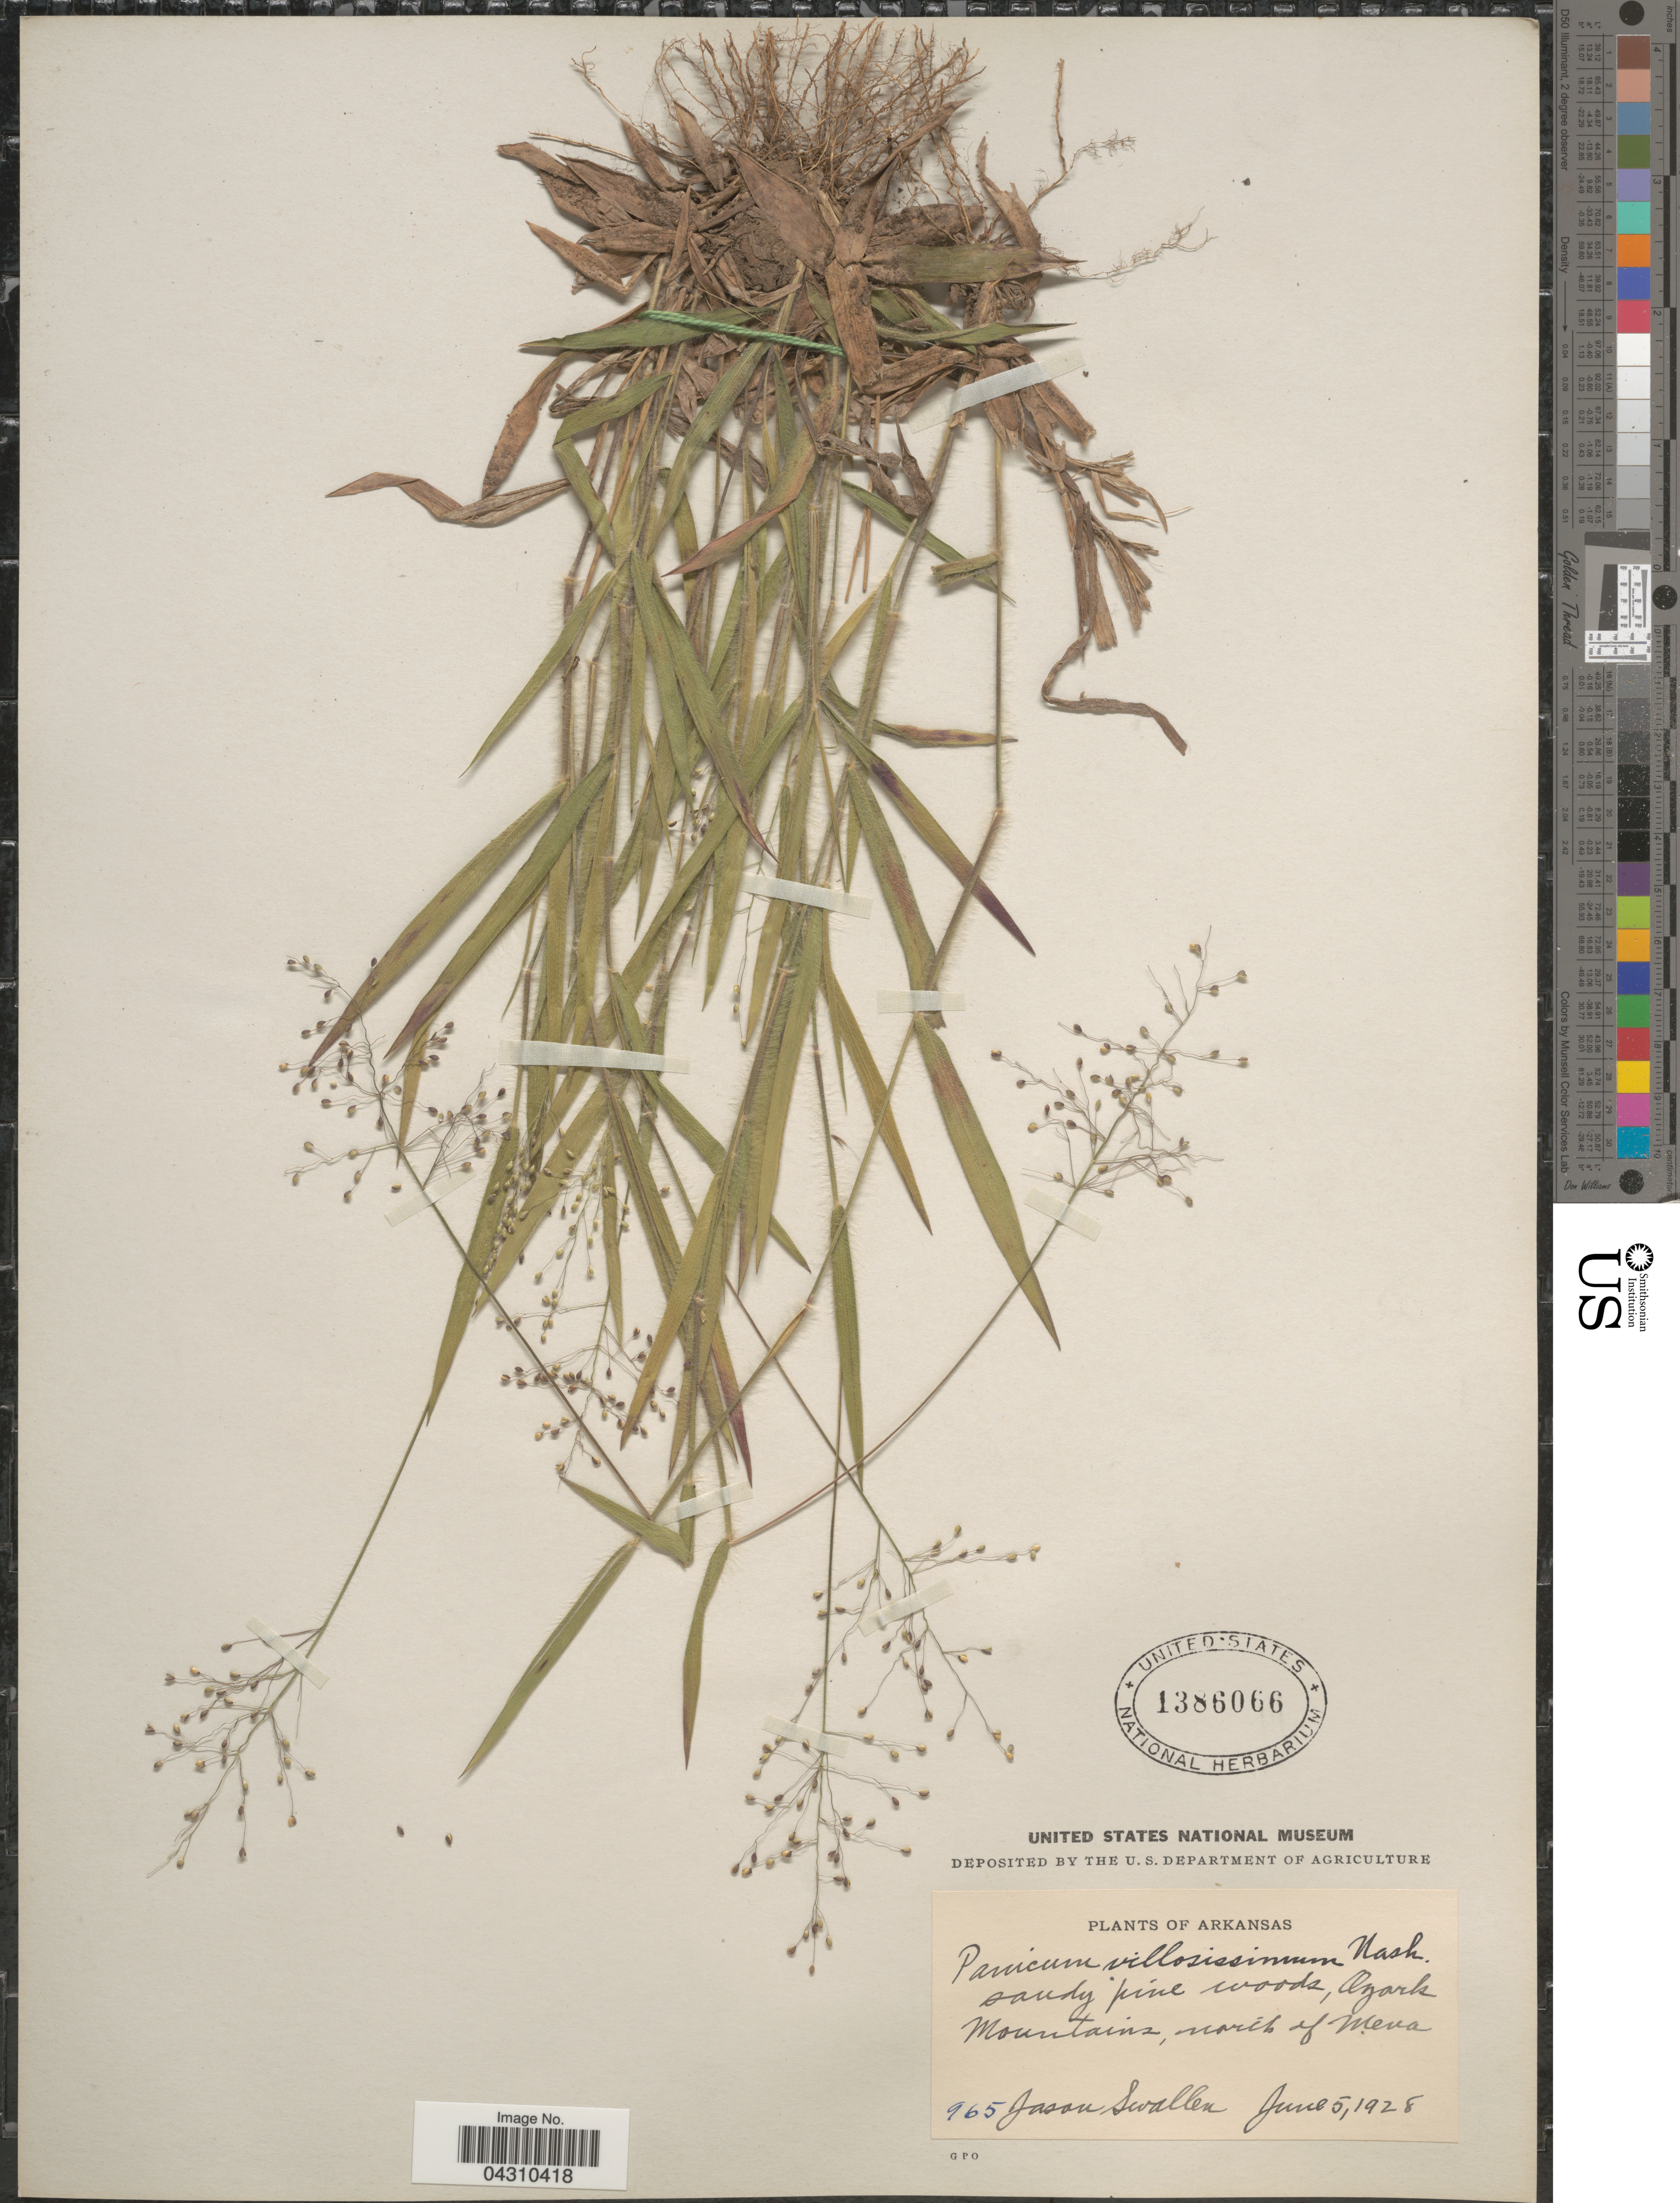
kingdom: Plantae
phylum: Tracheophyta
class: Liliopsida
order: Poales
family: Poaceae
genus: Dichanthelium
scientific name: Dichanthelium acuminatum var. acuminatum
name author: (Sw.) Gould & C.A. Clark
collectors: J. R. Swallen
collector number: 965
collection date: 1928-06-05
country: United States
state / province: Arkansas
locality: Ozark Mountains, north of Mena.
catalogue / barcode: US 1386066